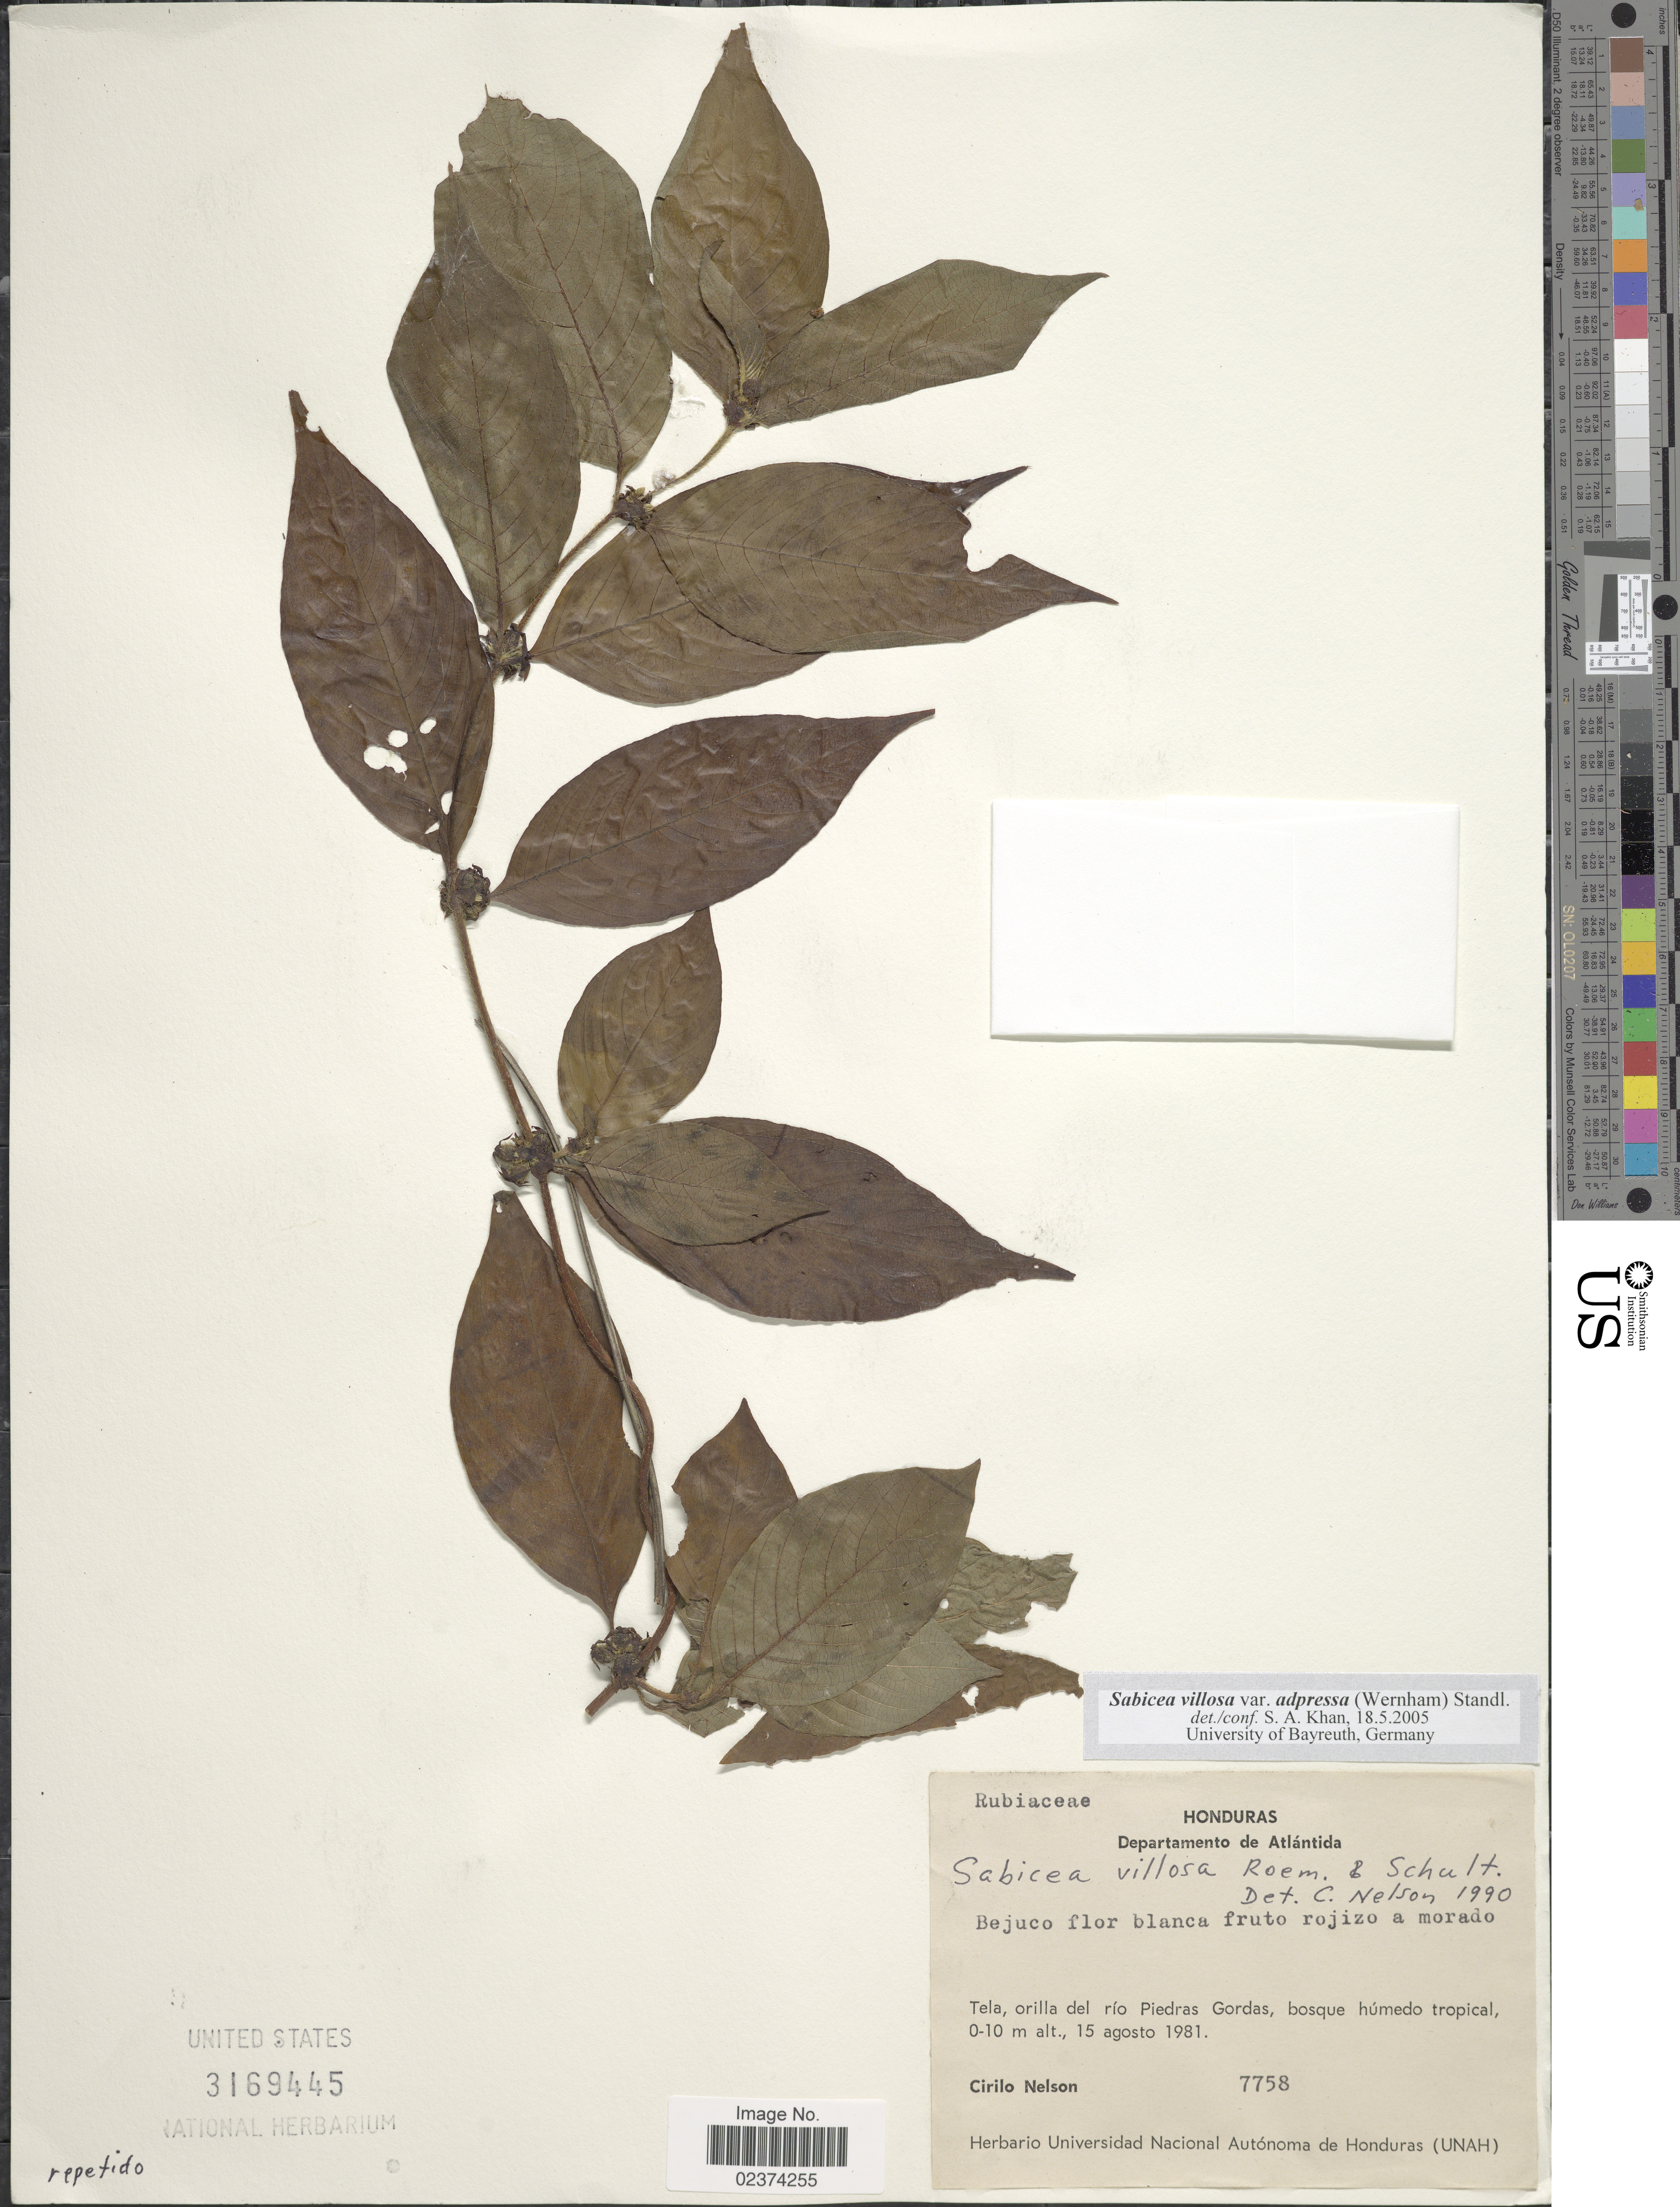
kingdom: Plantae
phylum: Tracheophyta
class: Magnoliopsida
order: Gentianales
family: Rubiaceae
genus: Sabicea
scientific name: Sabicea villosa var. adpressa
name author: (Wernham) Standl.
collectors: C. Nelson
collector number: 7758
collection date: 1981-08-15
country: Honduras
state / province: Atlántida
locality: Departamento de Atlántida. Tela, orilla del río Piedras Gordas, bosque húmedo tropical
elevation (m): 0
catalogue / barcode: US 3169445